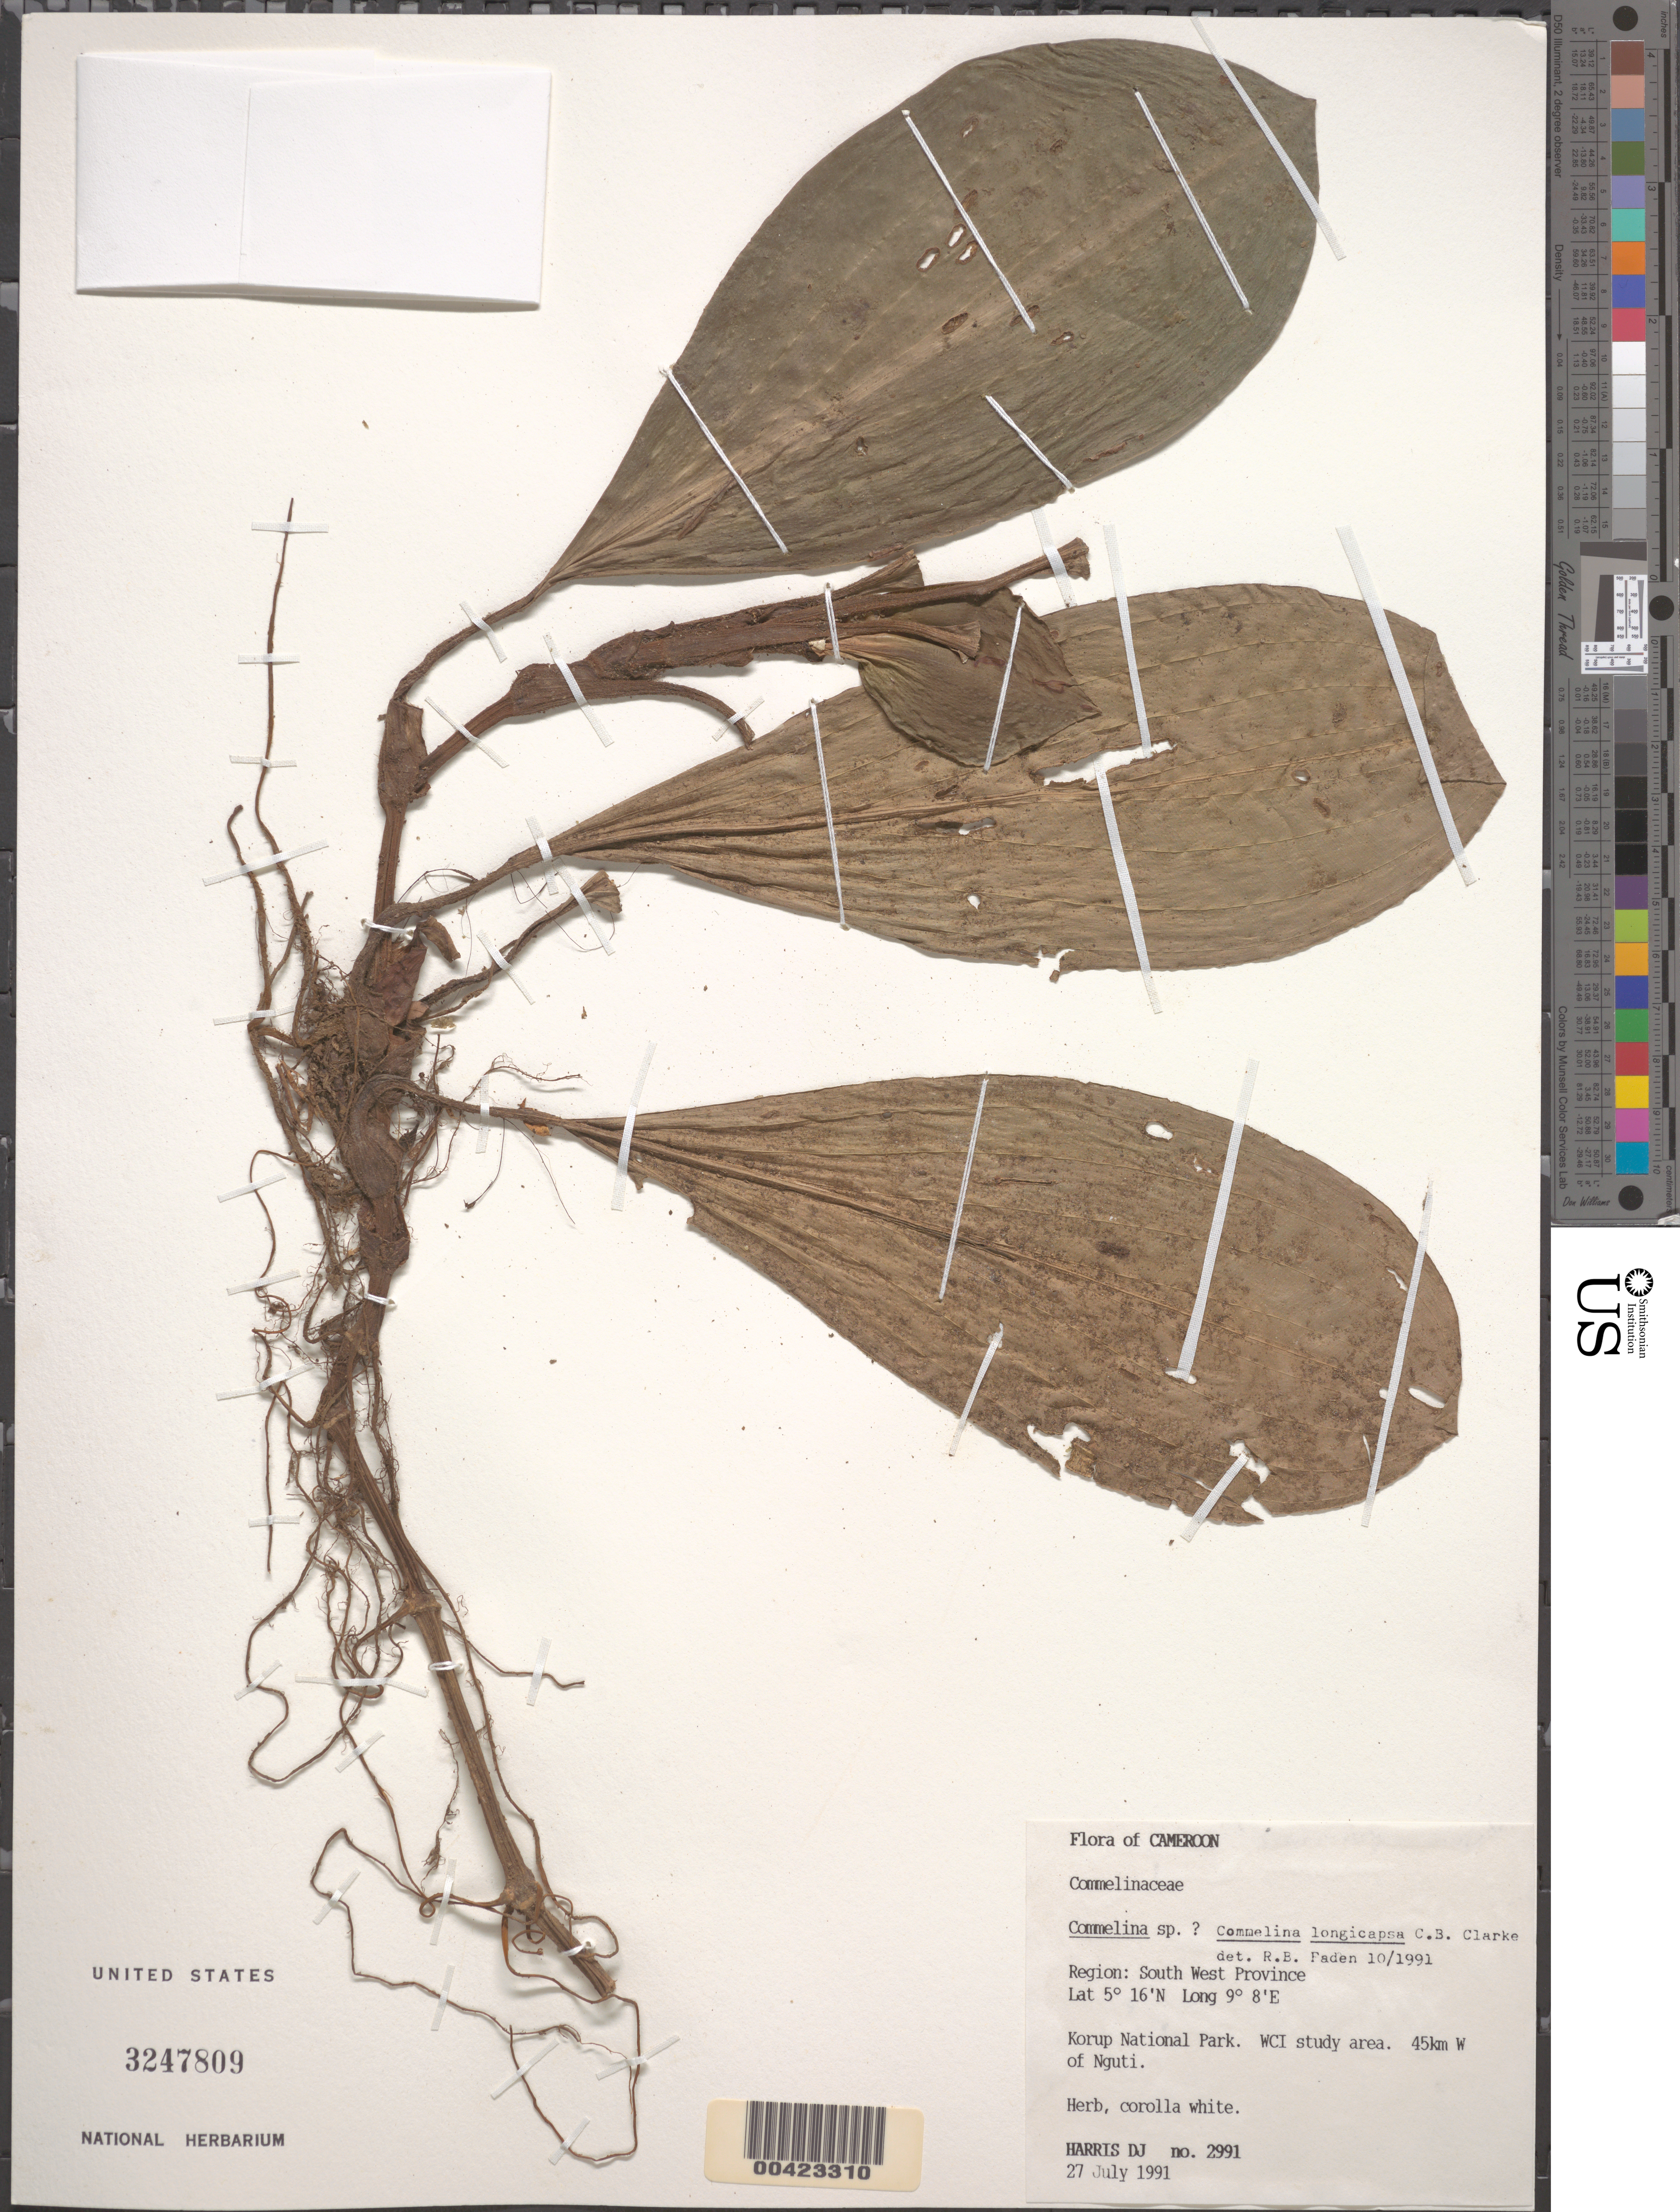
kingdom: Plantae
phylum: Tracheophyta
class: Liliopsida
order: Commelinales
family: Commelinaceae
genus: Commelina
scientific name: Commelina longicapsa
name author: C.B. Clarke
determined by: Faden, Robert B., (US), Smithsonian Institution - National Museum of Natural History (UNITED STATES)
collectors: D. J. Harris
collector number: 2991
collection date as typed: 27 Jul 1991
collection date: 1991-07-27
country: Cameroon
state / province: Sud-Ouest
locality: Korup national park, wci study area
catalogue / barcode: US 3247809